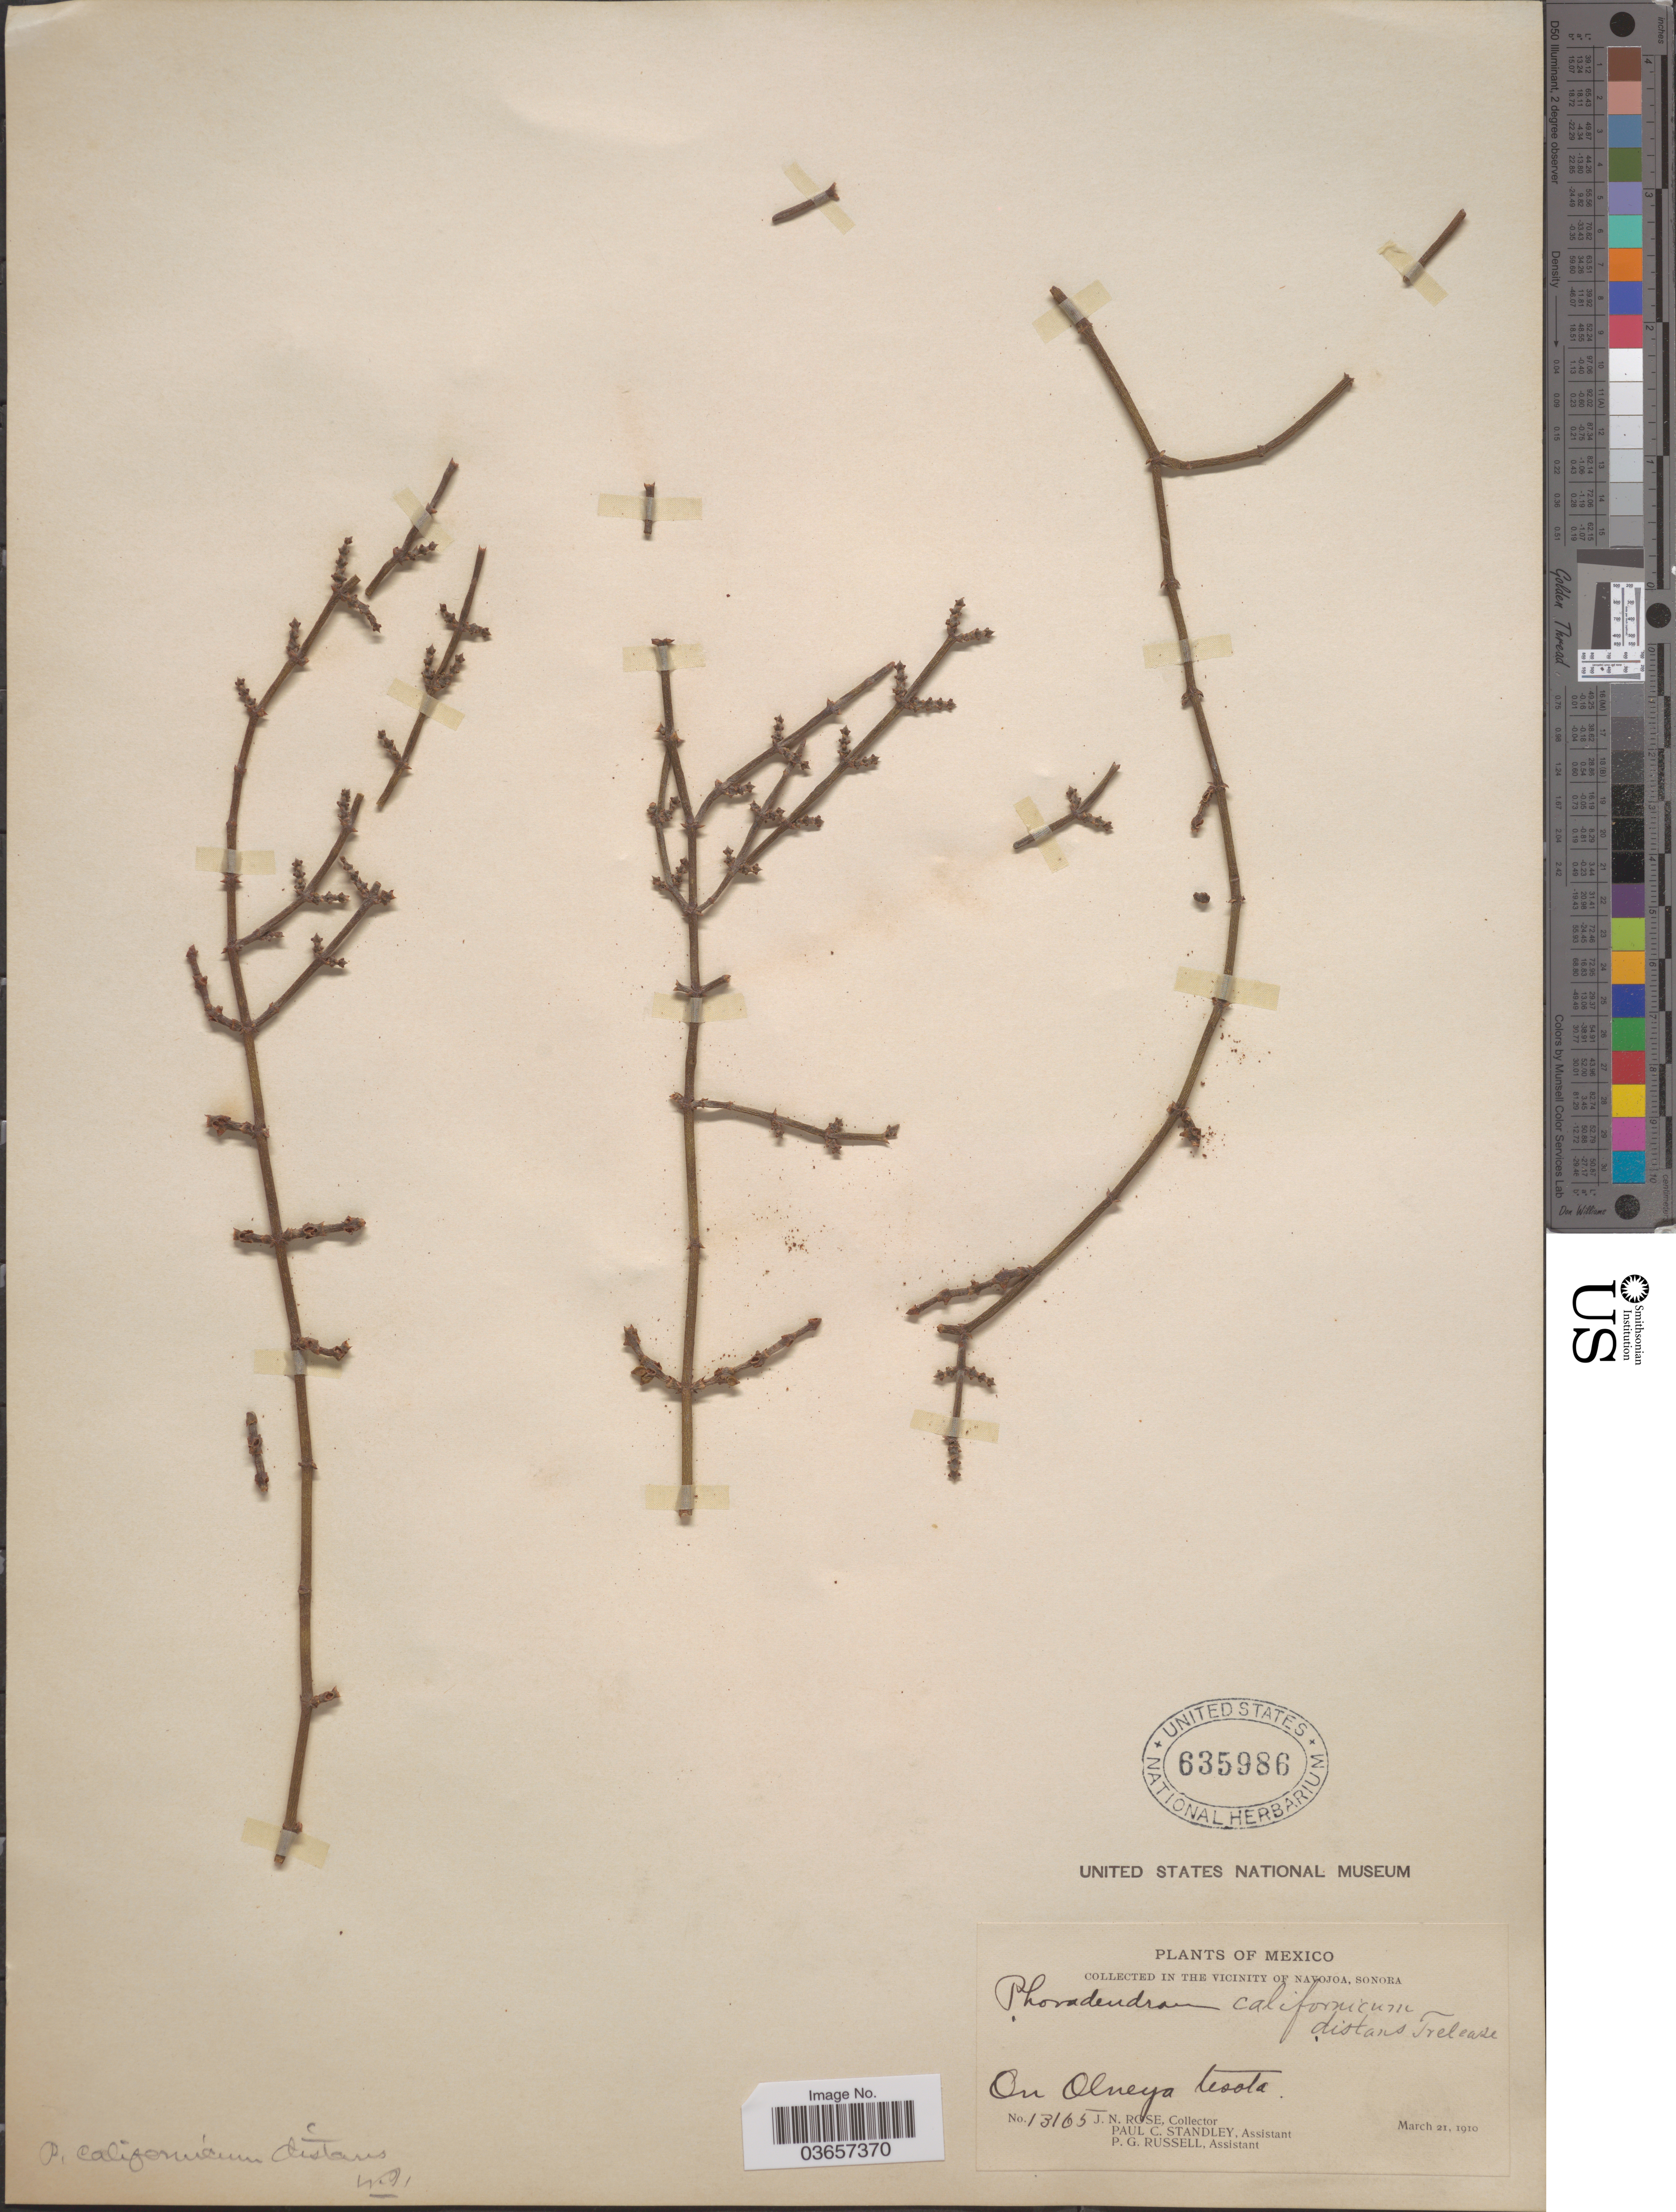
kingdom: Plantae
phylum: Tracheophyta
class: Magnoliopsida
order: Santalales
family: Viscaceae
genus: Phoradendron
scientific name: Phoradendron californicum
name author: Nutt.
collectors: J. N. Rose, P. C. Standley & P. G. Russell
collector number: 13165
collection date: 1910-03-21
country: Mexico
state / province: Sonora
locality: Vicinity of Navojoa. On Olneya tesota.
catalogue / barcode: US 635986